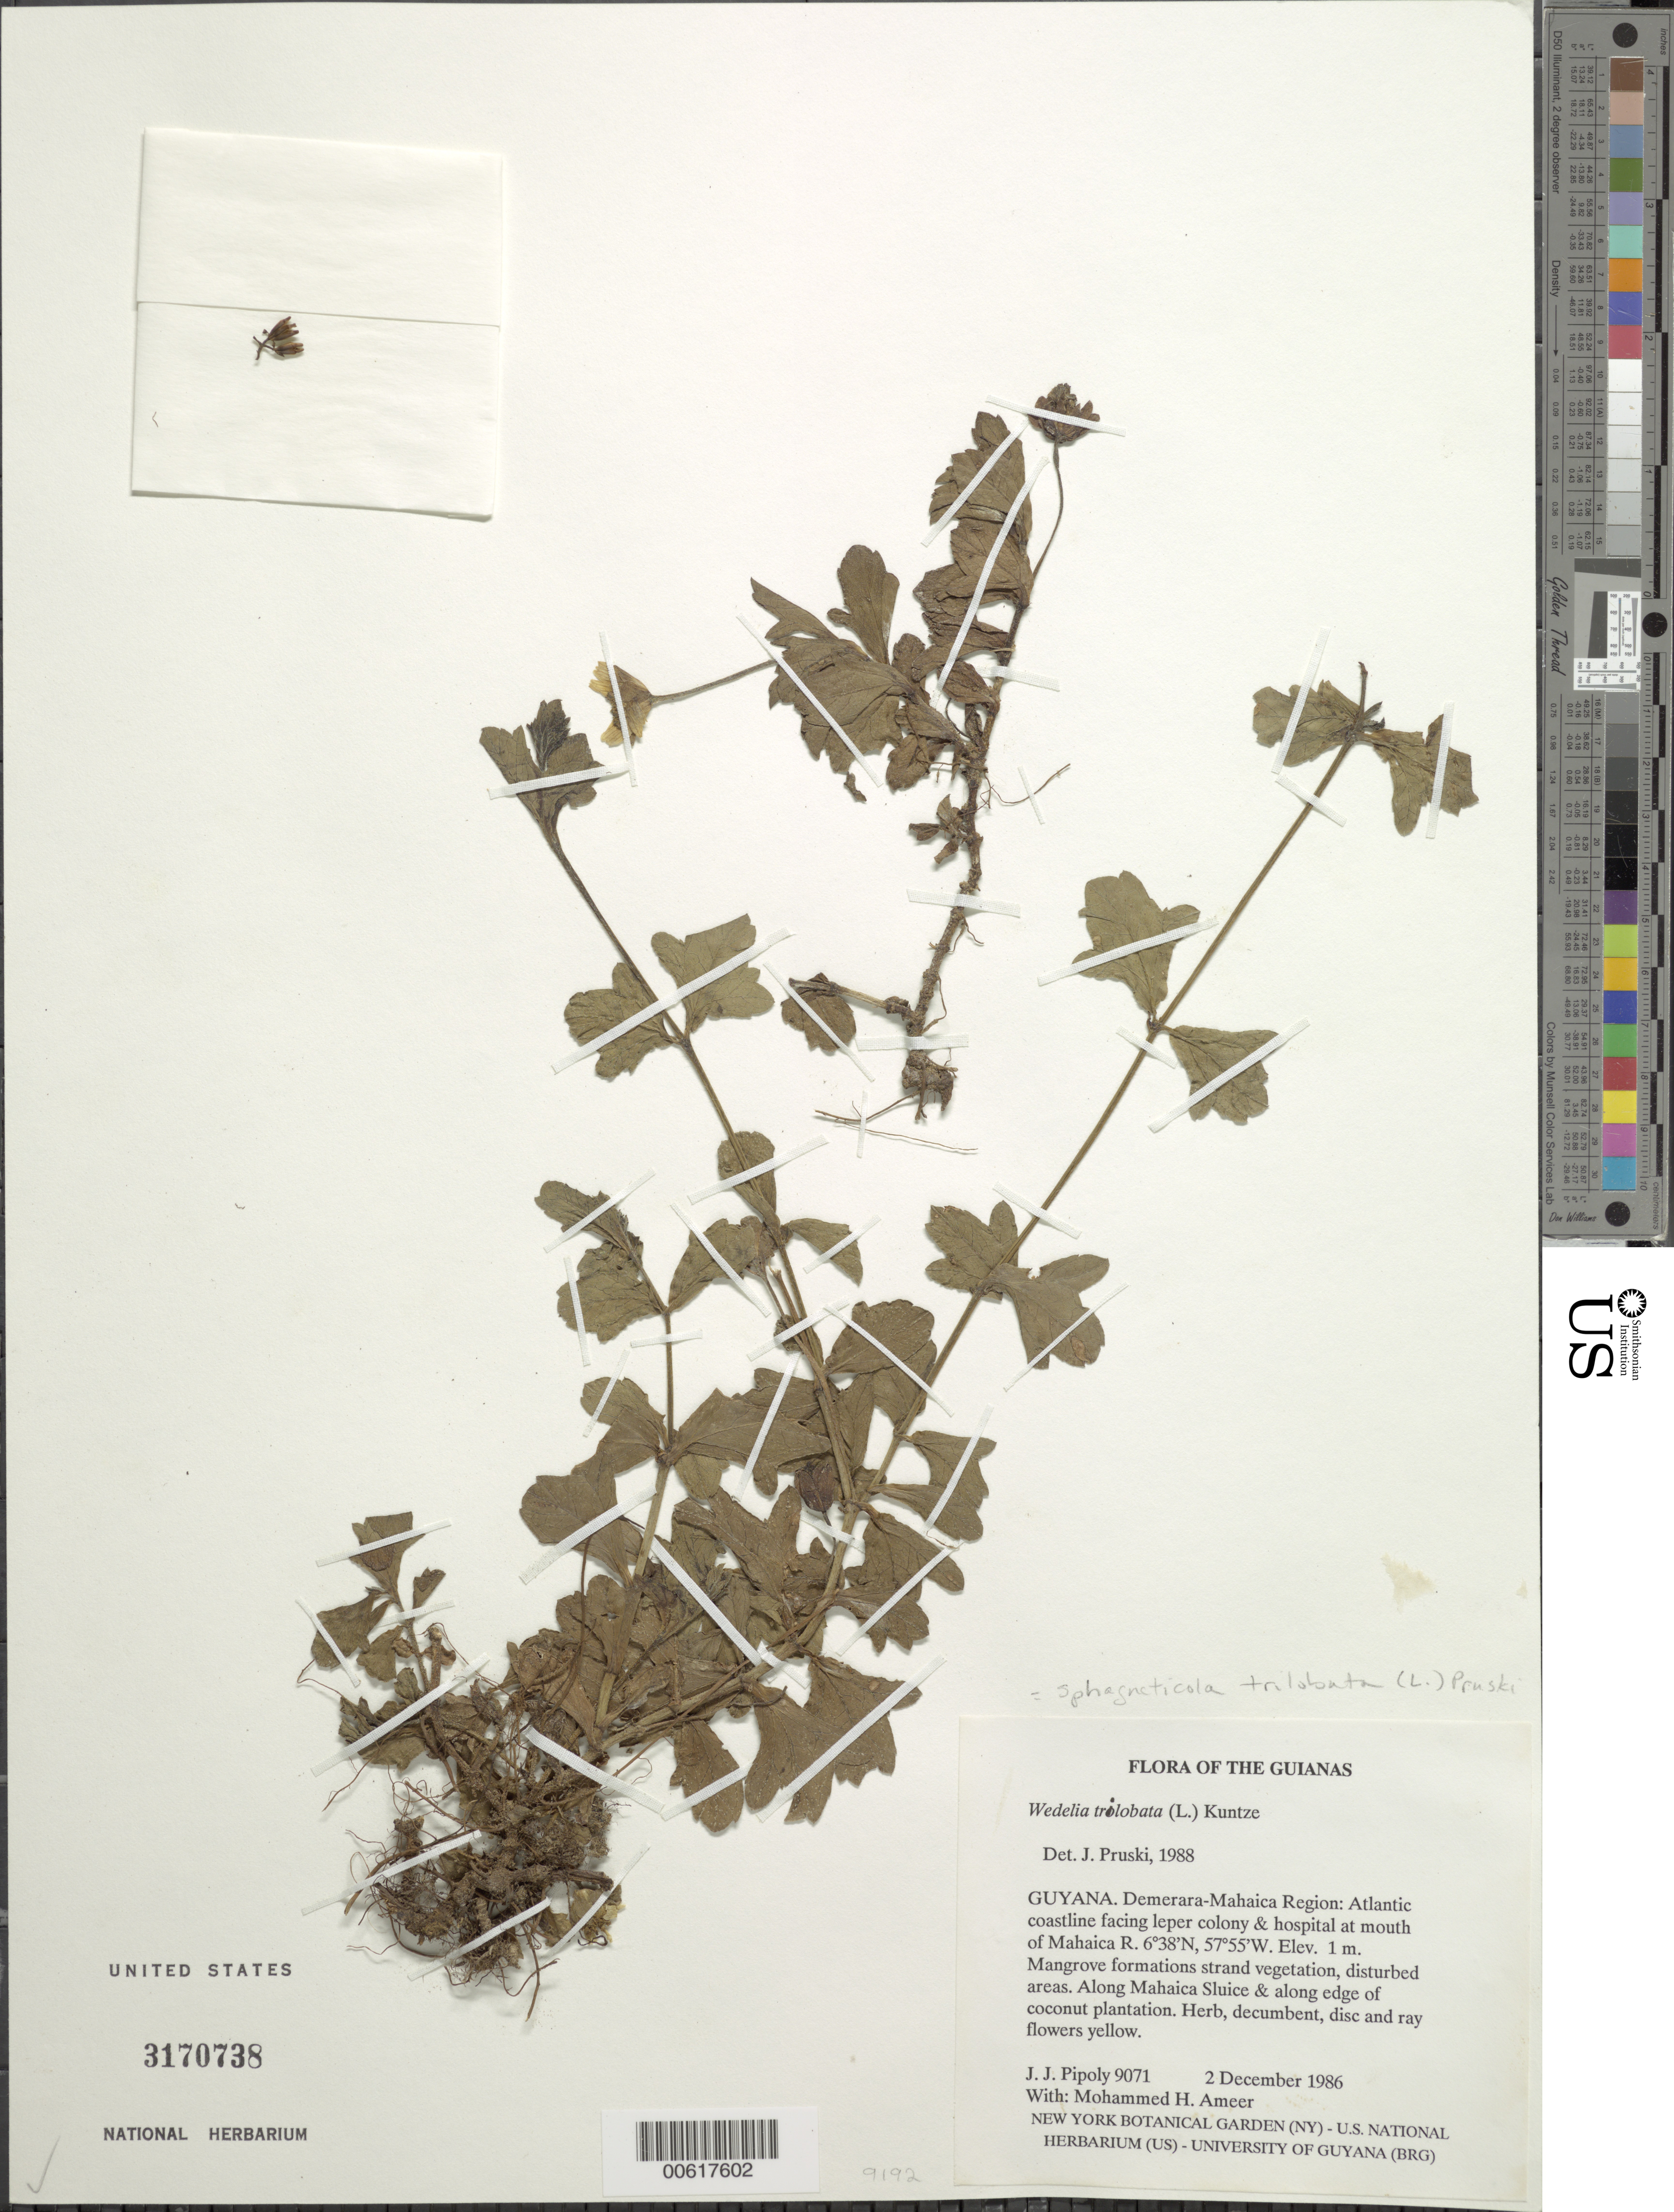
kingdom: Plantae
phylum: Tracheophyta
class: Magnoliopsida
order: Asterales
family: Asteraceae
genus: Wedelia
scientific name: Wedelia trilobata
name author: (L.) Hitchc.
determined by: Pruski, J. F.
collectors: J. J. Pipoly & M. Ameer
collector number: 9071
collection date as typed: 2 December 1986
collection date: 1986-12-02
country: Guyana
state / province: Demerara-Mahaica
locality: Atlantic coastline facing leper colony & hospital at mouth of Mahaica R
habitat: Mangrove formations strand vegetation, disturbed areas. Along Mahaica Sluice & along edge of coconut plantation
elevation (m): -6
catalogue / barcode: US 3170738